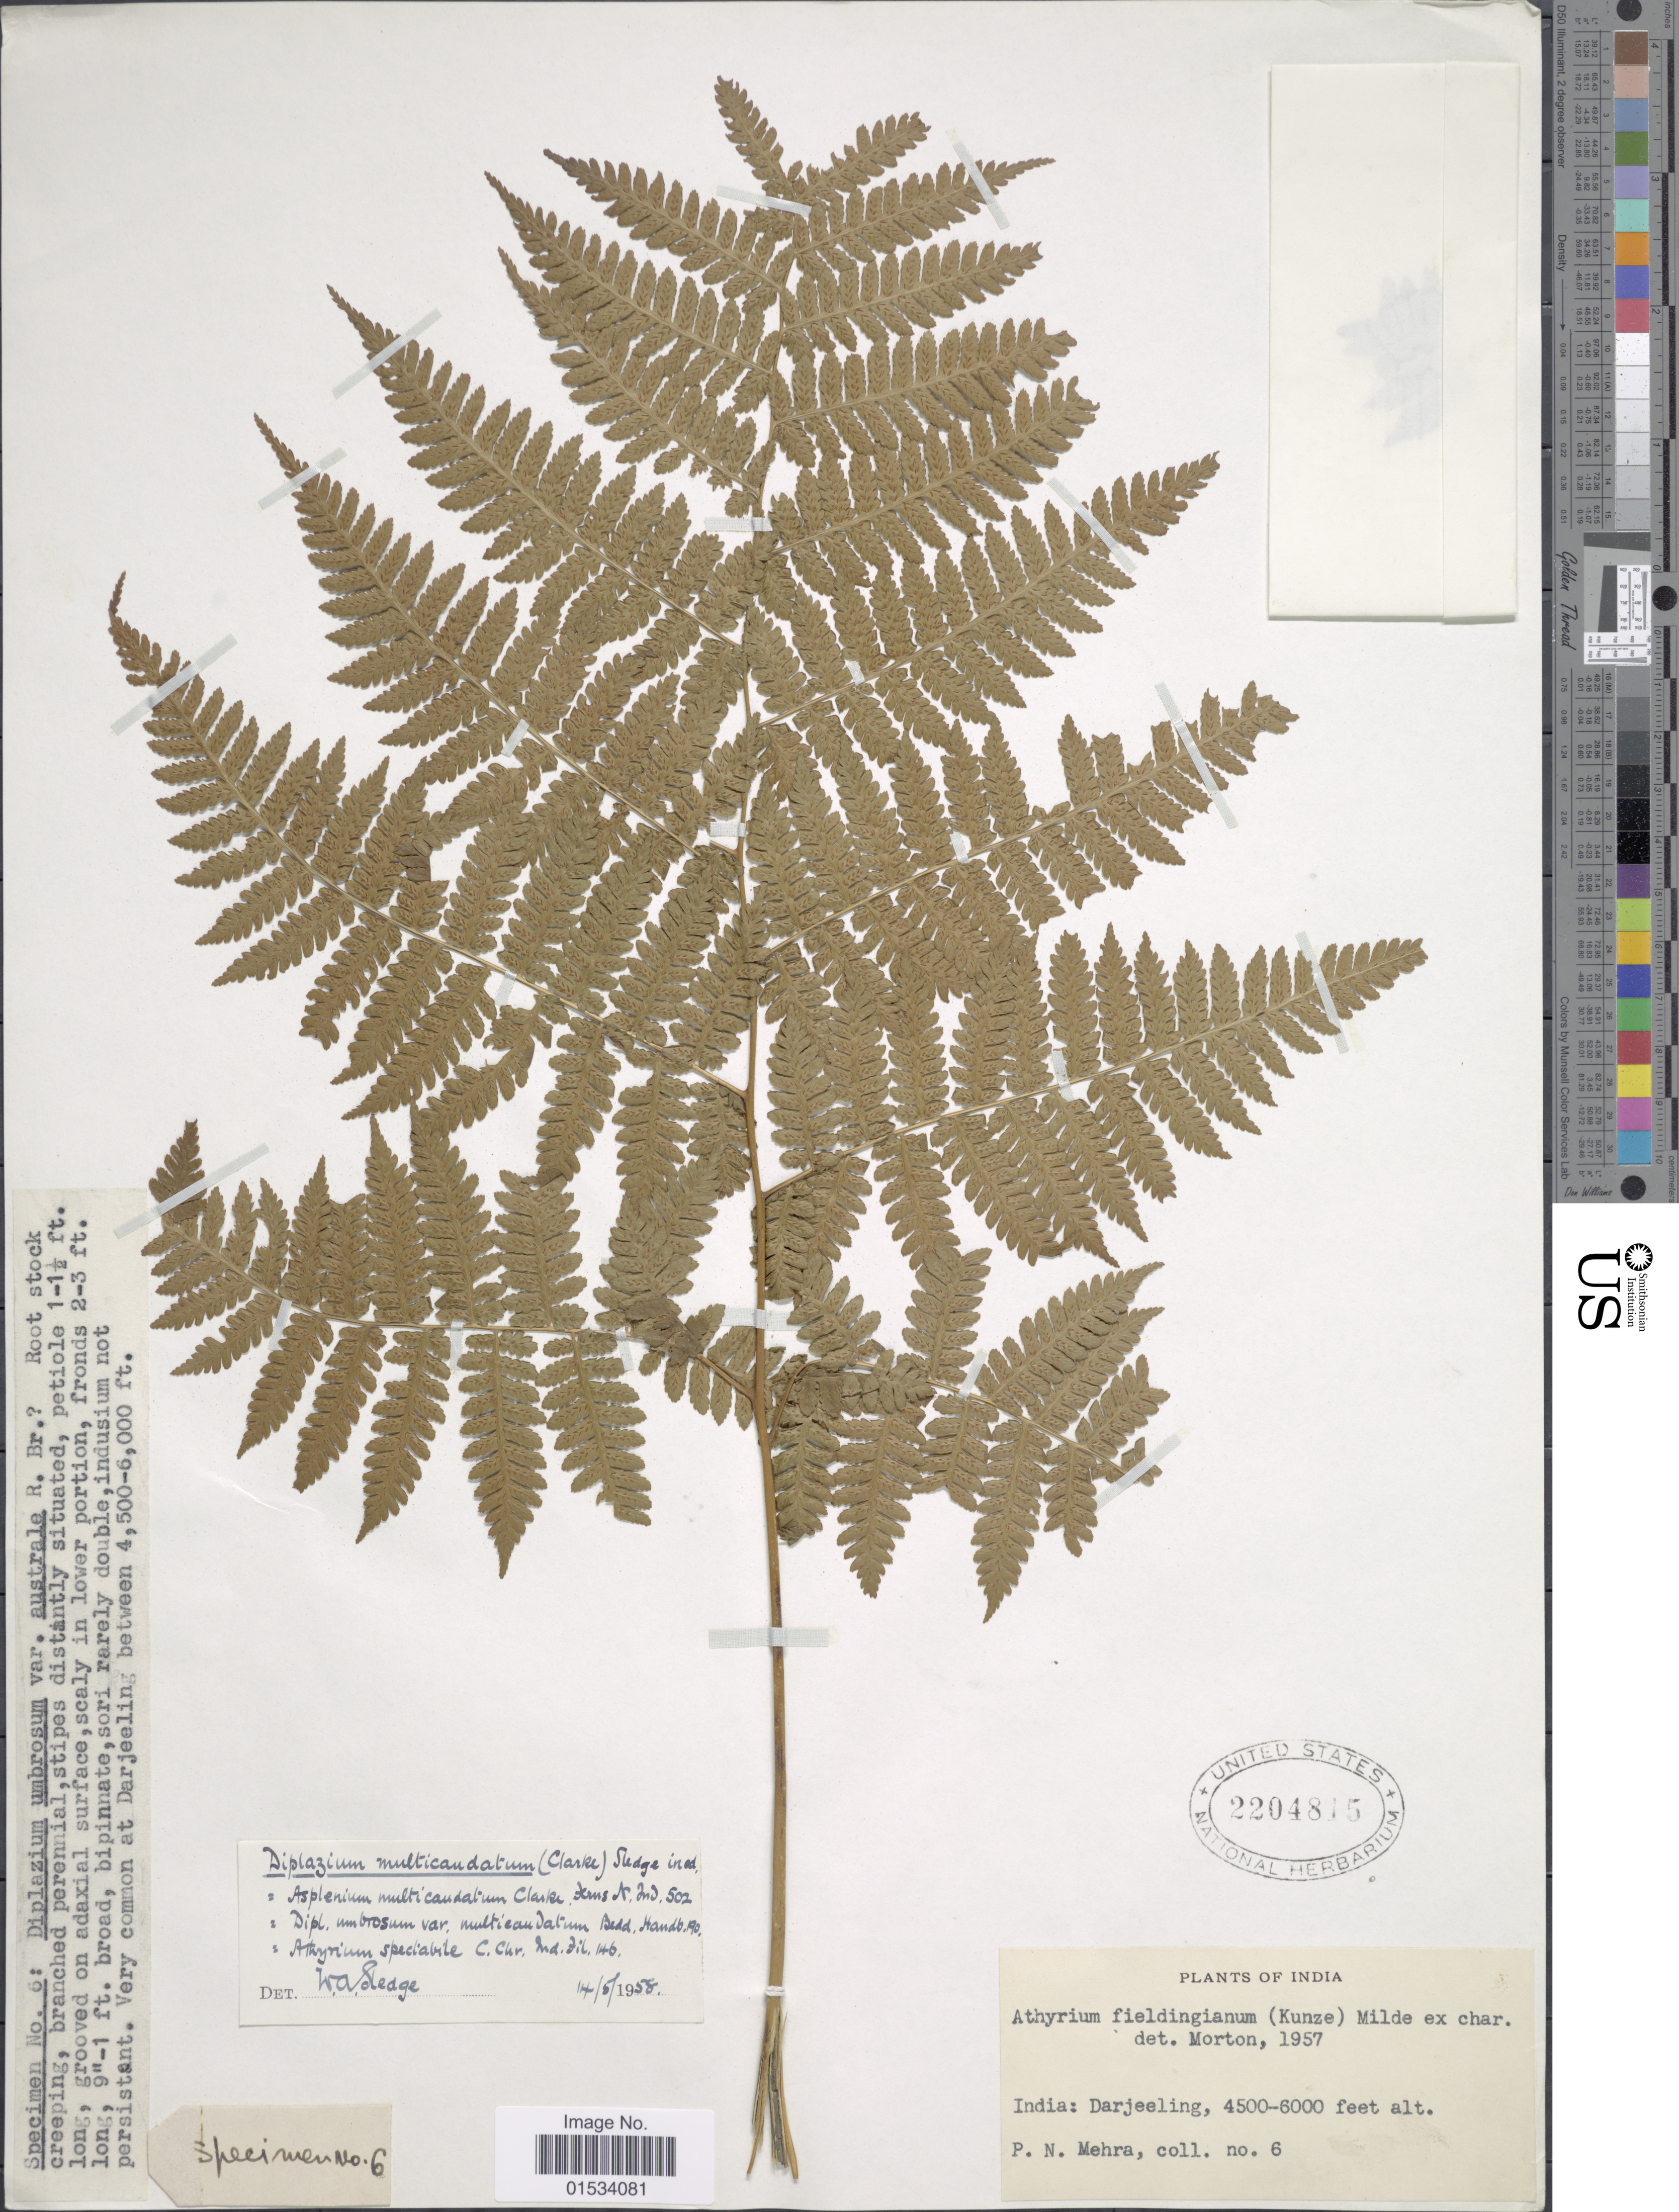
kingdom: Plantae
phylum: Tracheophyta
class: Polypodiopsida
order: Polypodiales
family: Athyriaceae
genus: Diplazium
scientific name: Diplazium multicaudatum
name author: (Wall. ex C.B. Clarke) W. Ren & X.C. Zhang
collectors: P. N. Mehra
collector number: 6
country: India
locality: Darjeeling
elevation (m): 1372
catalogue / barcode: US 2204815